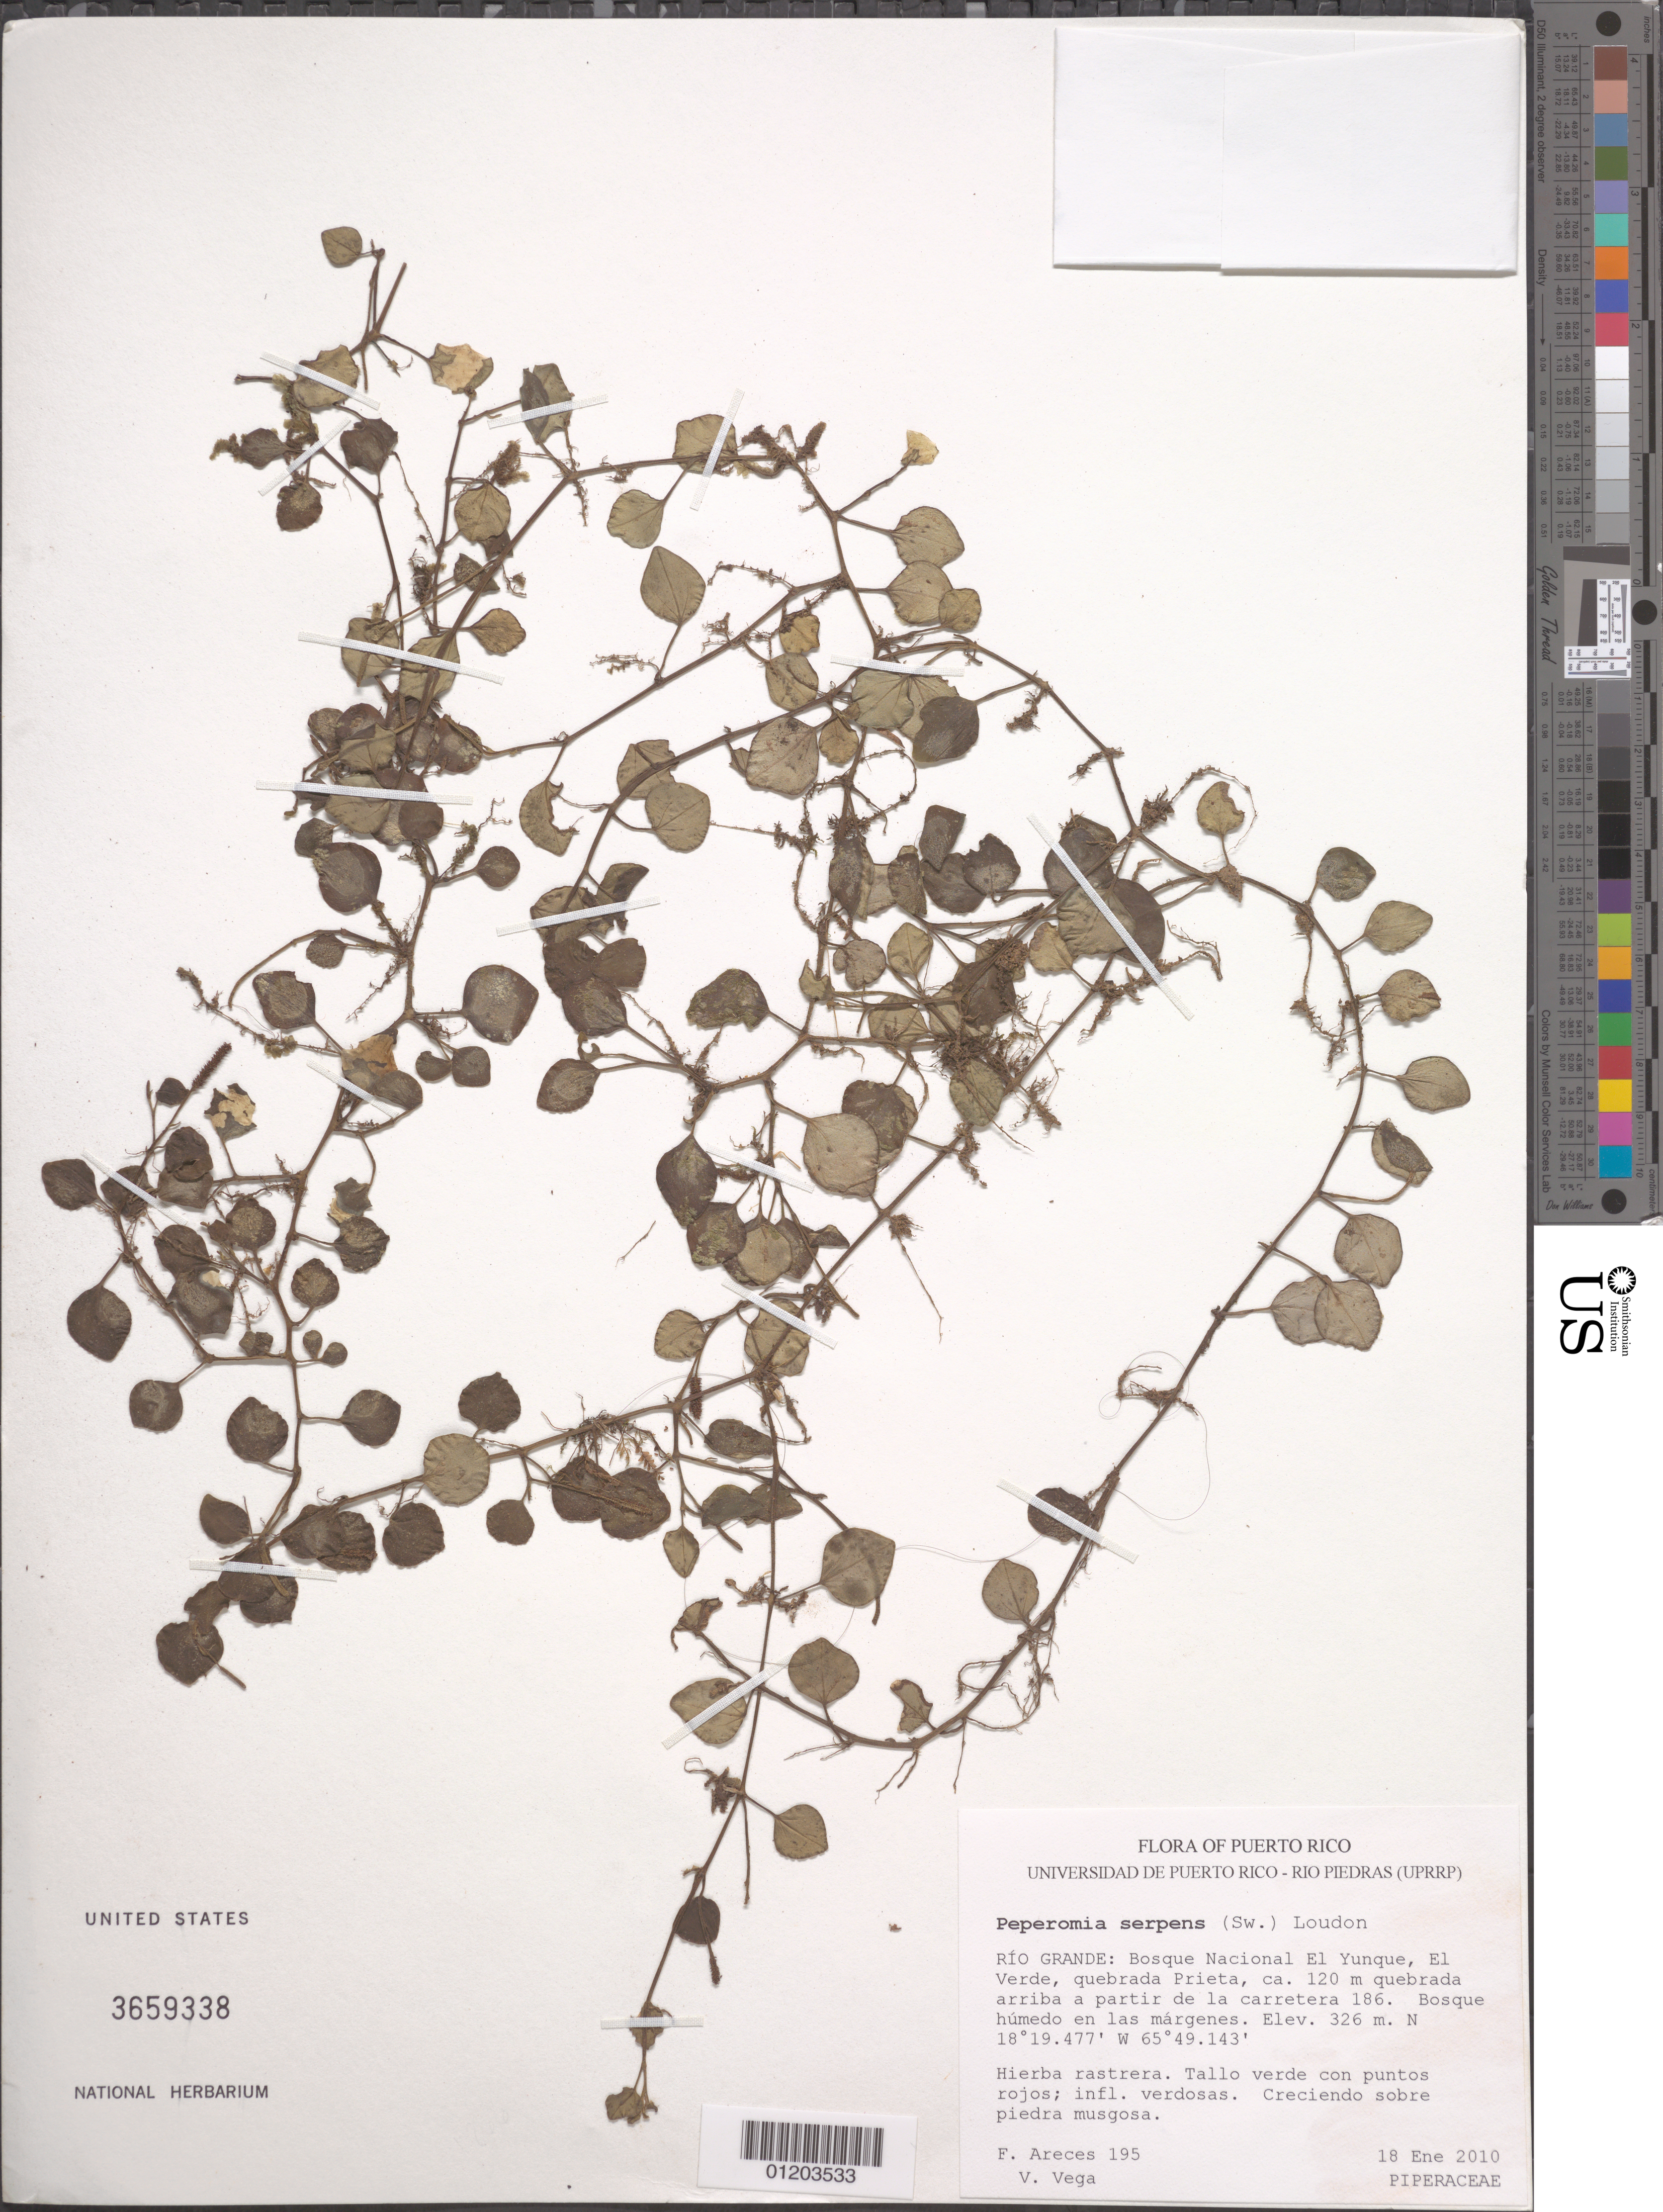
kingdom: Plantae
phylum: Tracheophyta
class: Magnoliopsida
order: Piperales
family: Piperaceae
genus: Peperomia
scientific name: Peperomia serpens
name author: (Sw.) Loudon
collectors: F. Areces Berazaín & V. Vega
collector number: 195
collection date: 2010-01-18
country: Puerto Rico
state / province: Río Grande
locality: Bosque Nacional El Yunque, El Verde, quebrada arriba a partir de la carretera 186.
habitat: Bosque húmedo en las márgenes.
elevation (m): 326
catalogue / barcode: US 3659338